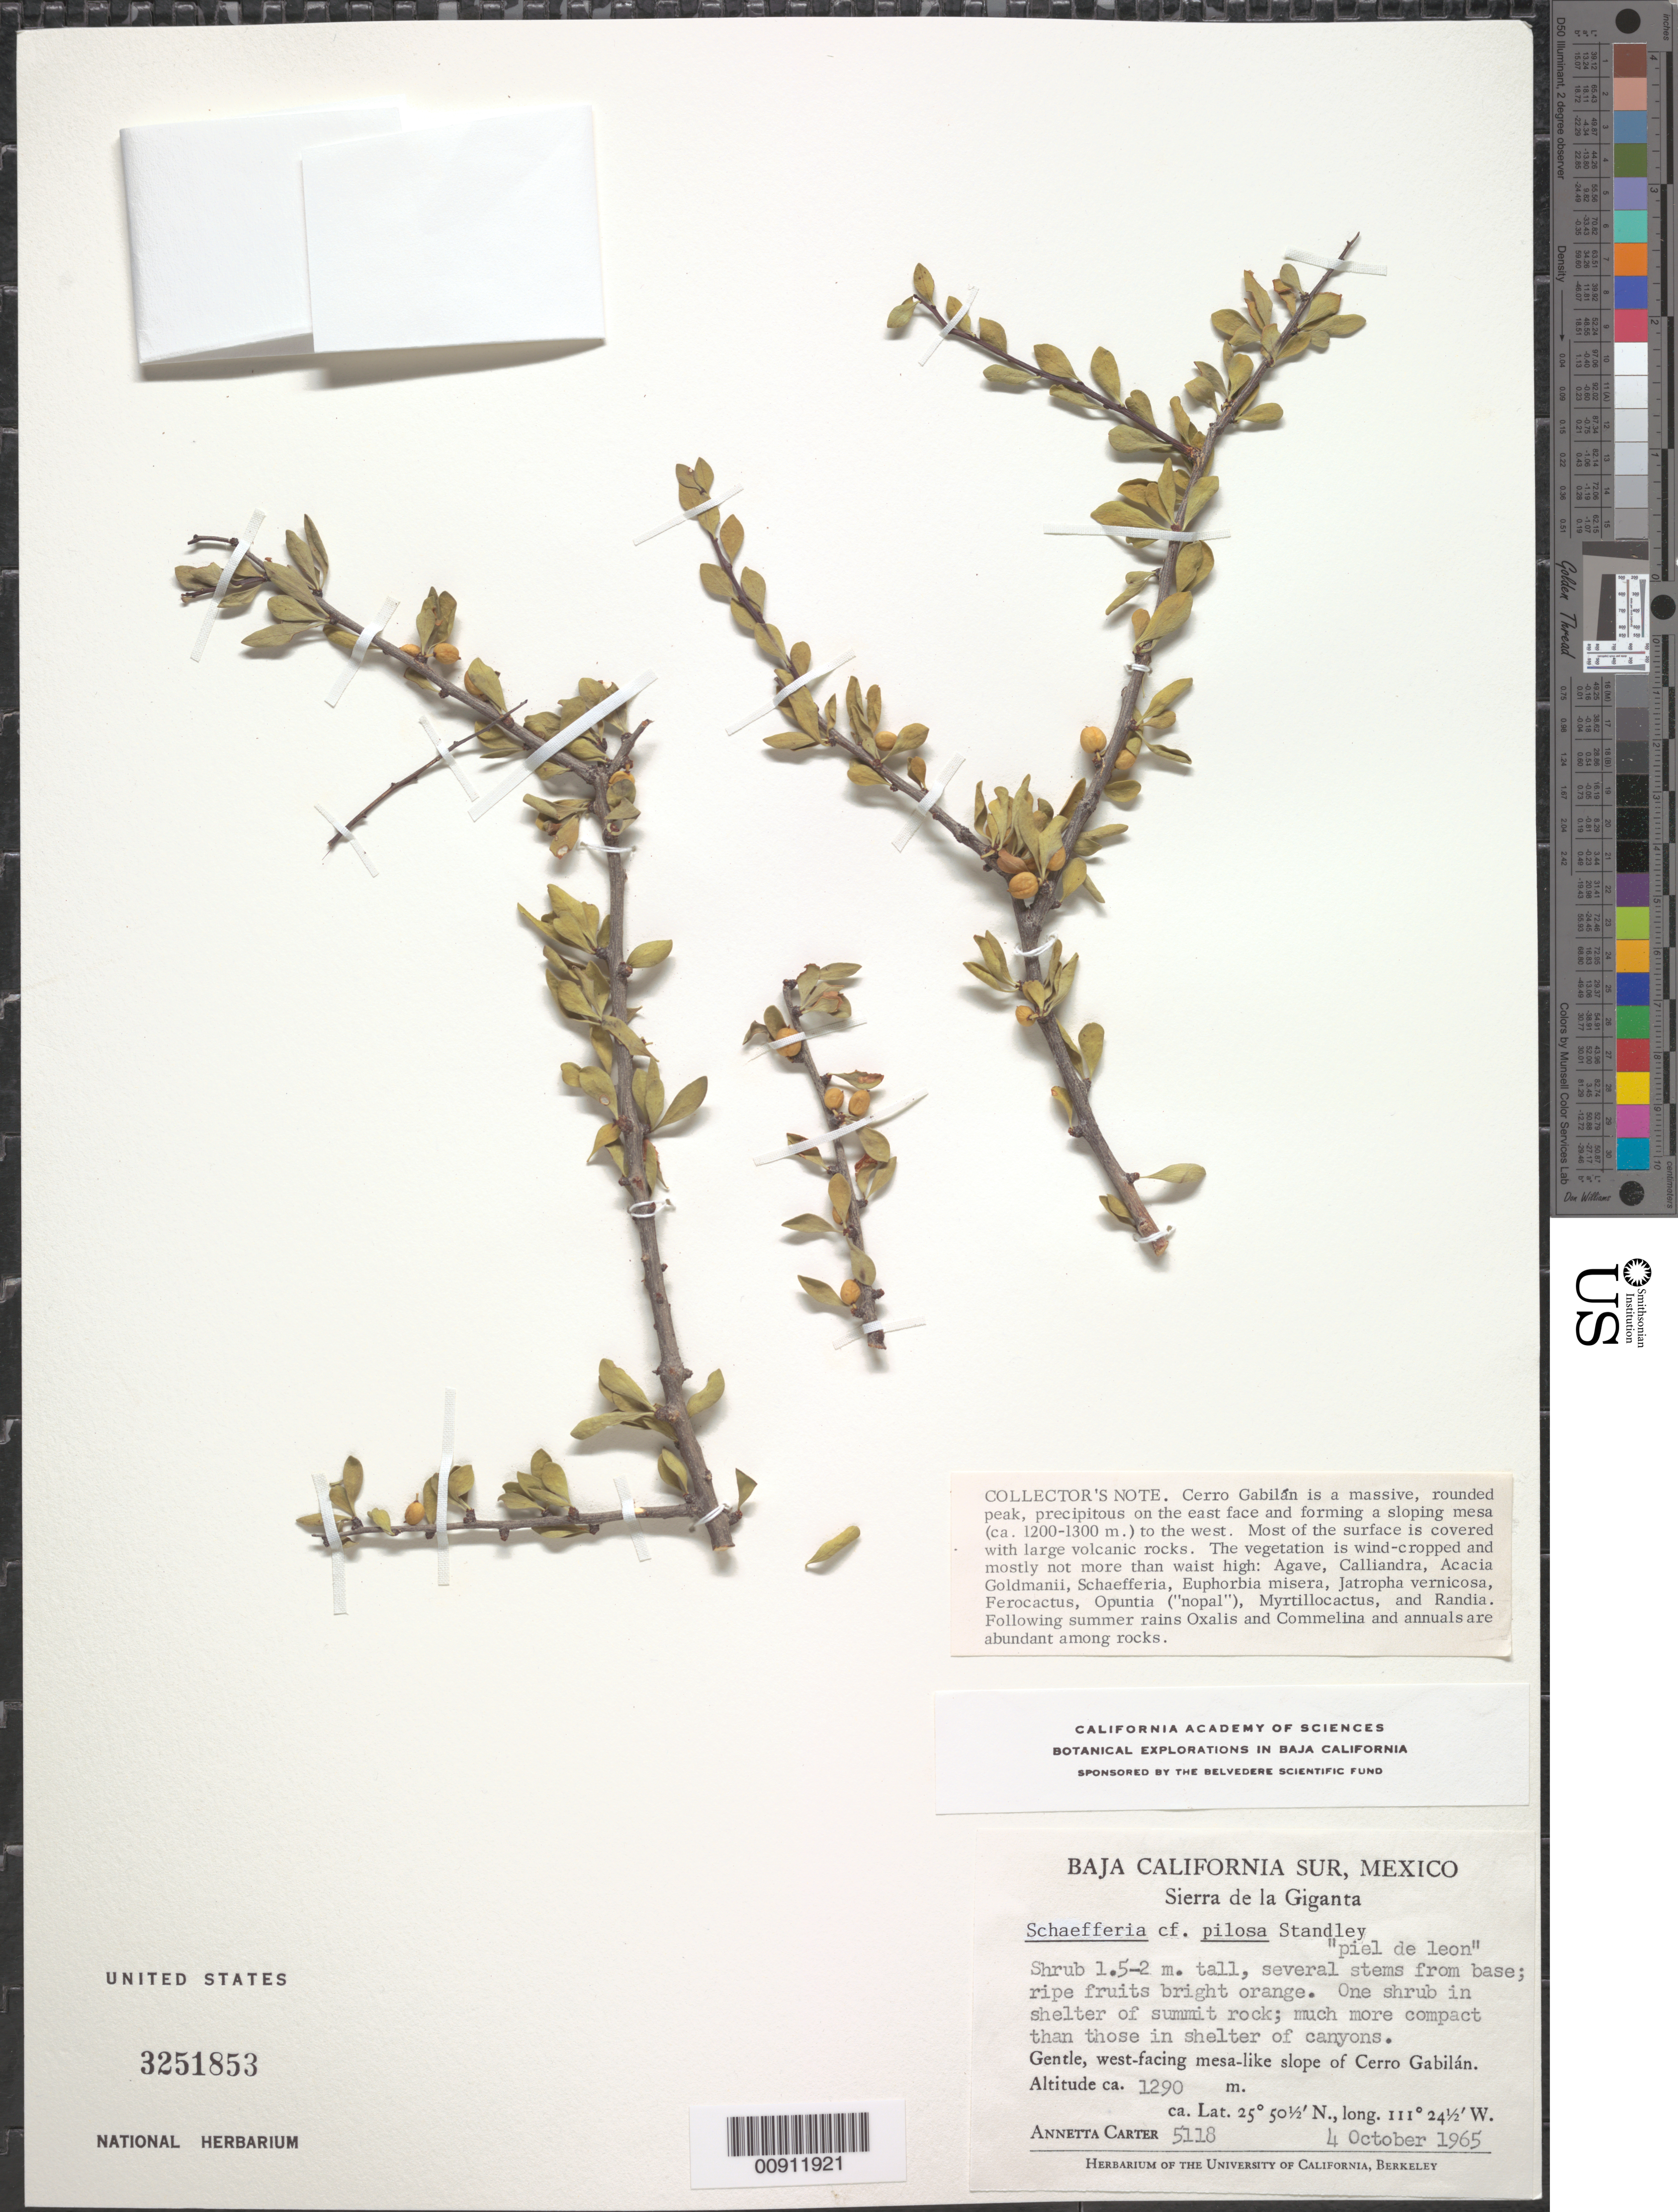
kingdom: Plantae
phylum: Tracheophyta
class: Magnoliopsida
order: Celastrales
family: Celastraceae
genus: Schaefferia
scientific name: Schaefferia pilosa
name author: Standl.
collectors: A. Carter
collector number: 5118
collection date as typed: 04 Oct 1965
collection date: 1965-10-04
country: Mexico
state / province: Baja California Sur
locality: Gentle, west-facing mesa-like slope of Cerro Gabilán [sic]. Baja California Sur. Sierra de la Giganta.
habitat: In shelter of summit rock.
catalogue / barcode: US 3251853